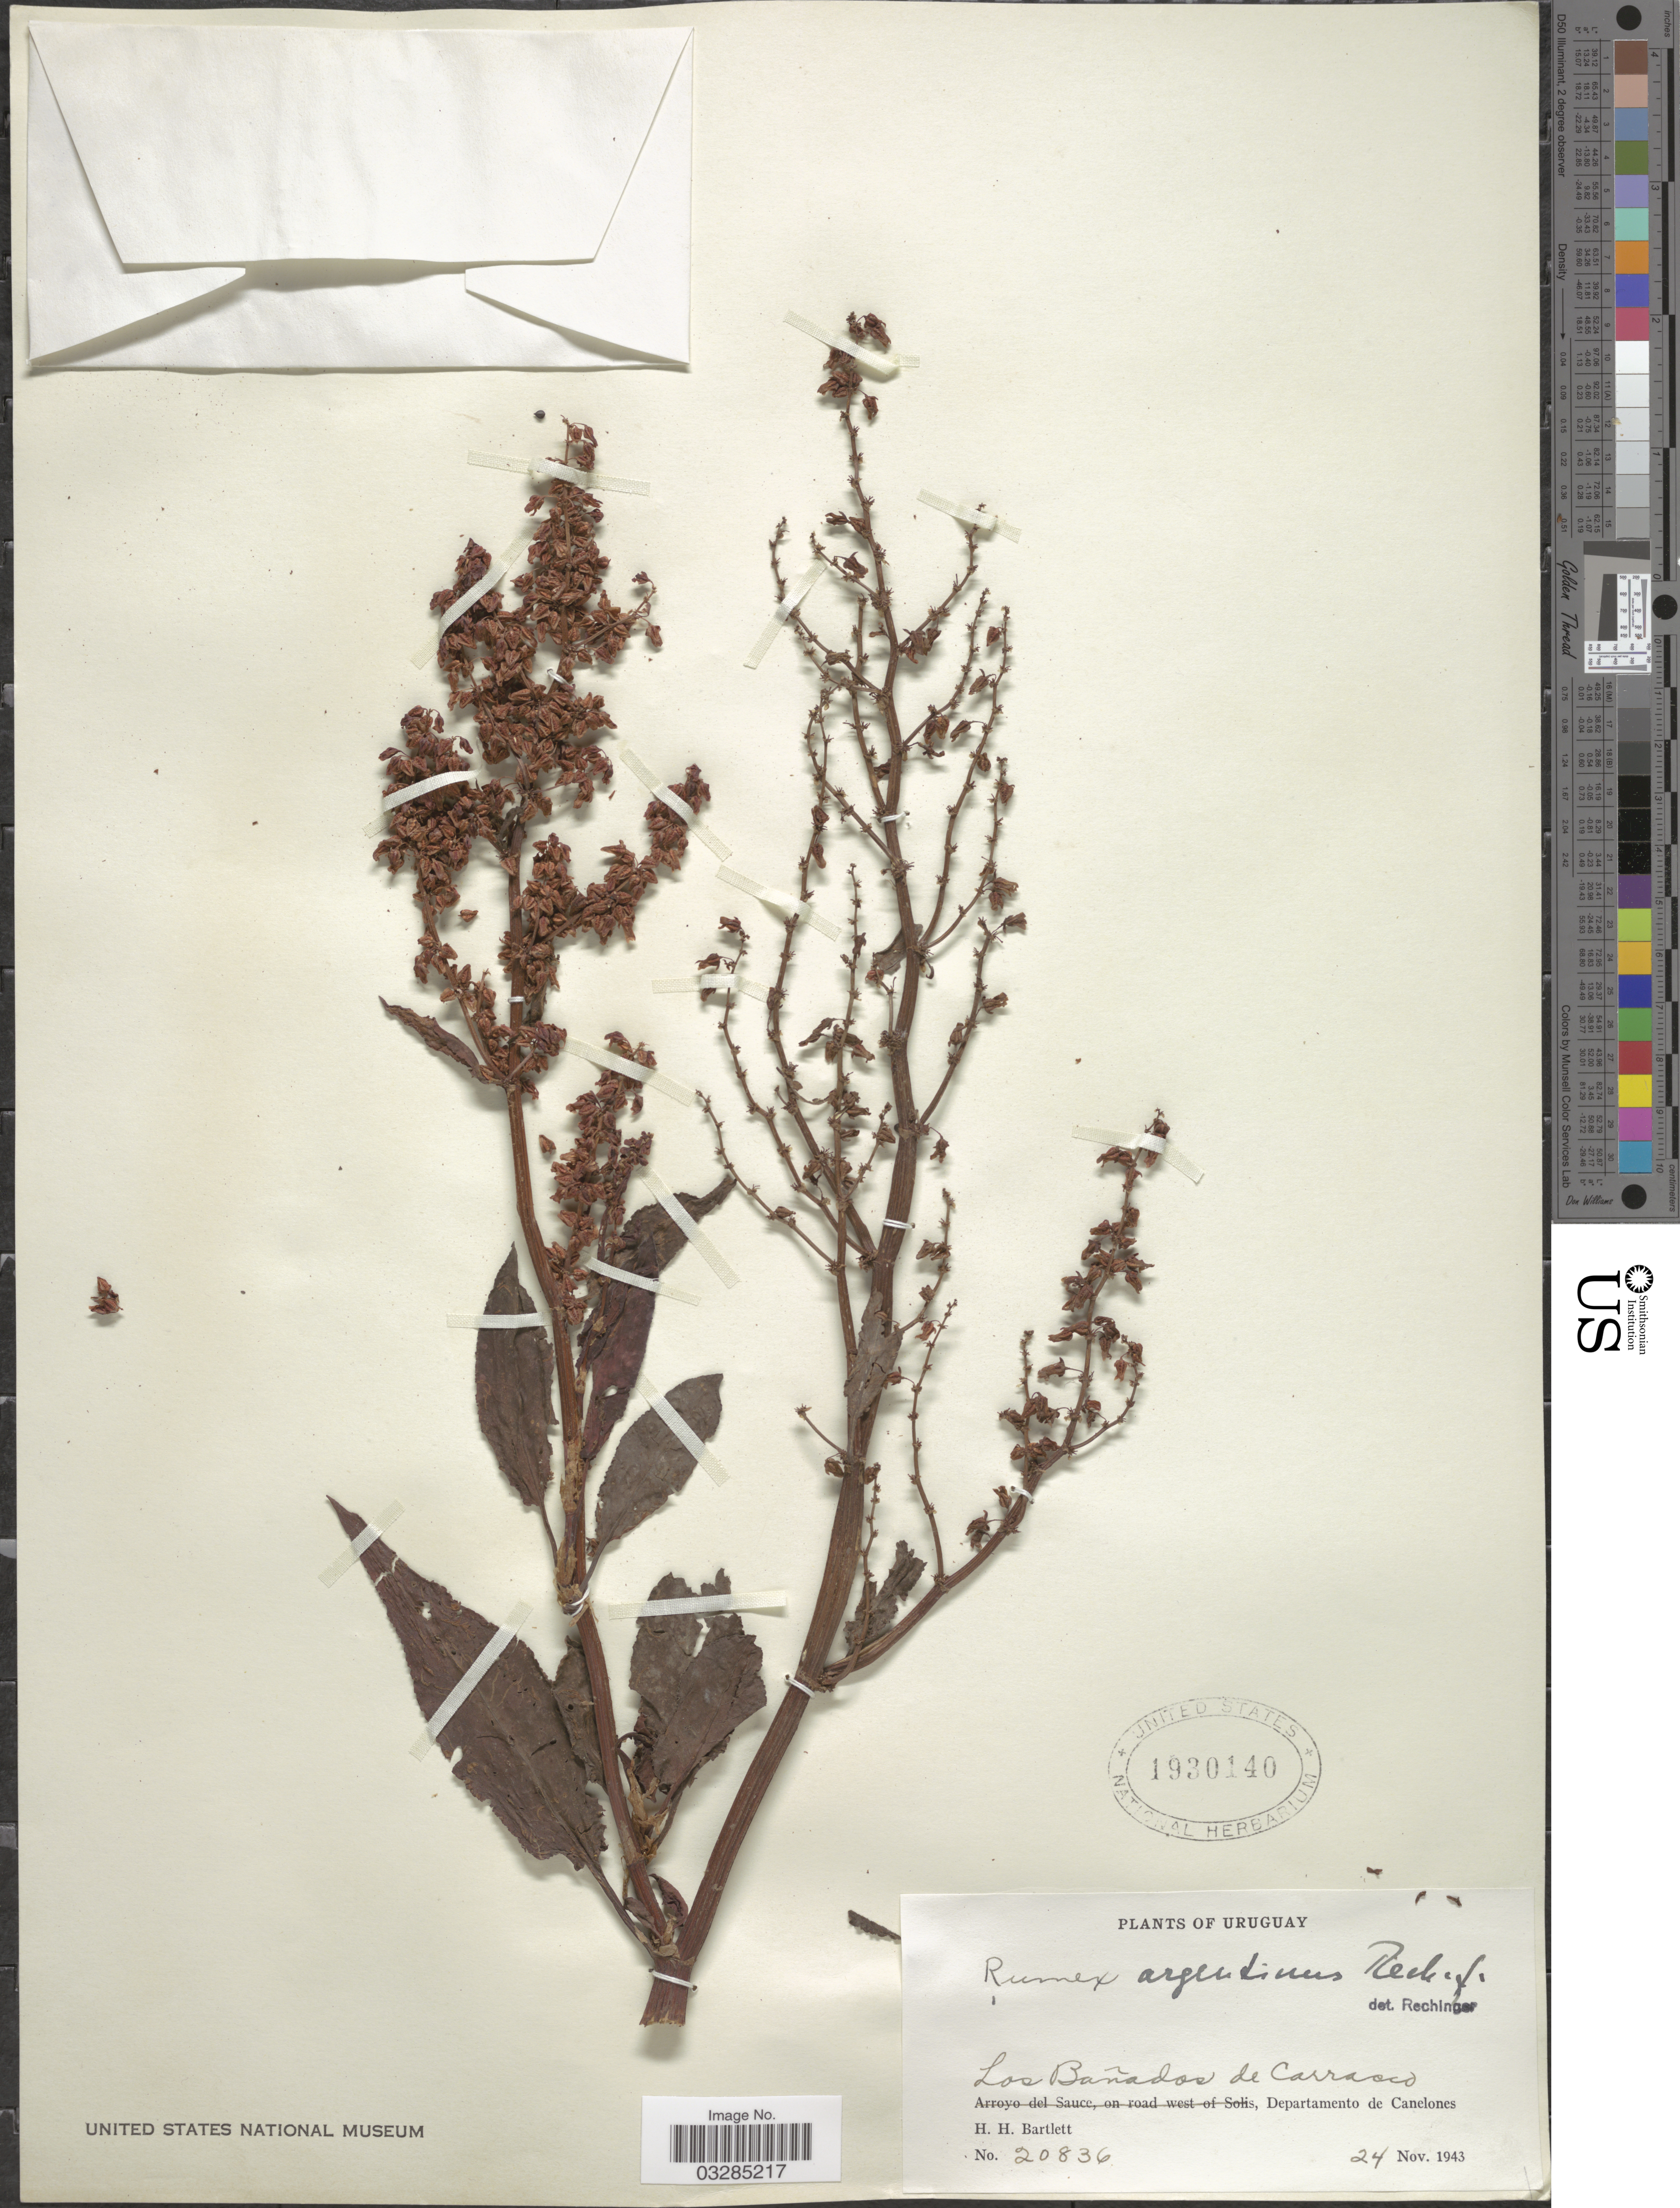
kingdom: Plantae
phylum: Tracheophyta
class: Magnoliopsida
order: Caryophyllales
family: Polygonaceae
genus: Rumex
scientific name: Rumex argentinus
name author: Rech. f.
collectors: H. H. Bartlett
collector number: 20836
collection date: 1943-11-24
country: Uruguay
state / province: Canelones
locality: Los Bañados de Carrasco, Departamento de Canelones.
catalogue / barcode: US 1930140